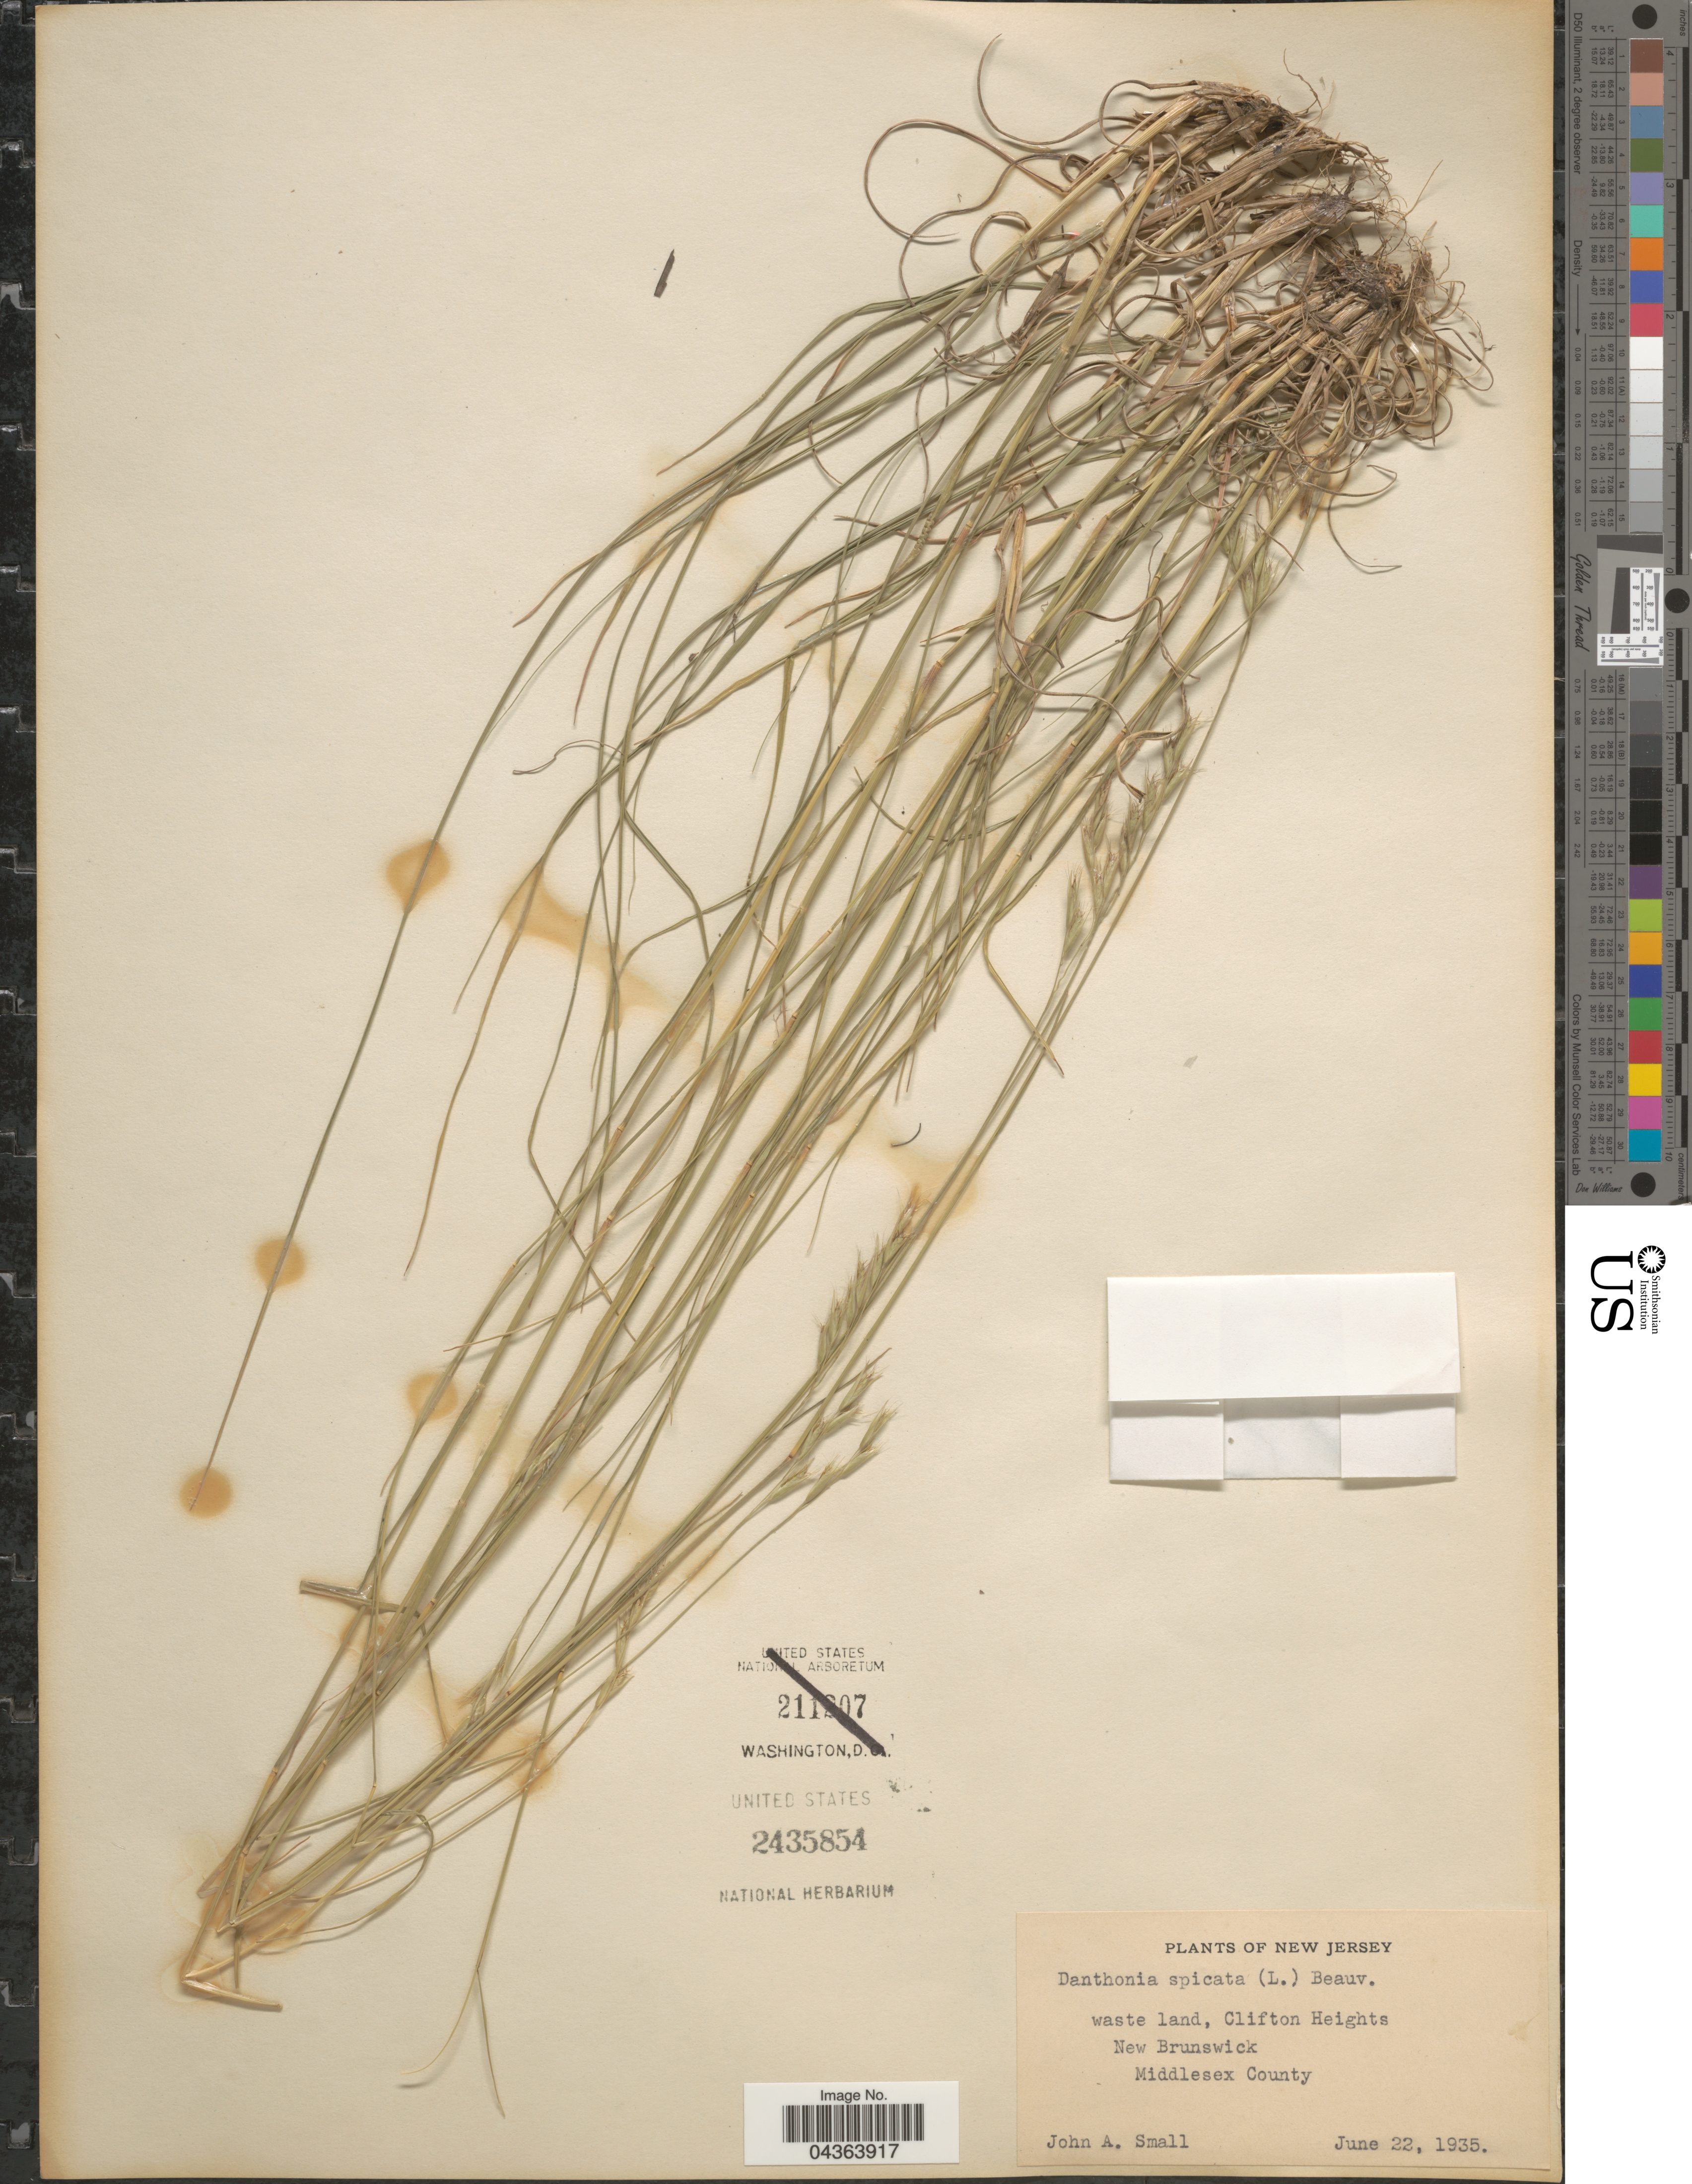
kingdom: Plantae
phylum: Tracheophyta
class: Liliopsida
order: Poales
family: Poaceae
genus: Danthonia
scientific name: Danthonia spicata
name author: (L.) P. Beauv. ex Roem. & Schult.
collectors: J. Small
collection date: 1935-06-22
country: United States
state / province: New Jersey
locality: Clifton Heights. New Brunswick. Middlesex County.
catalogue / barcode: US 2435854